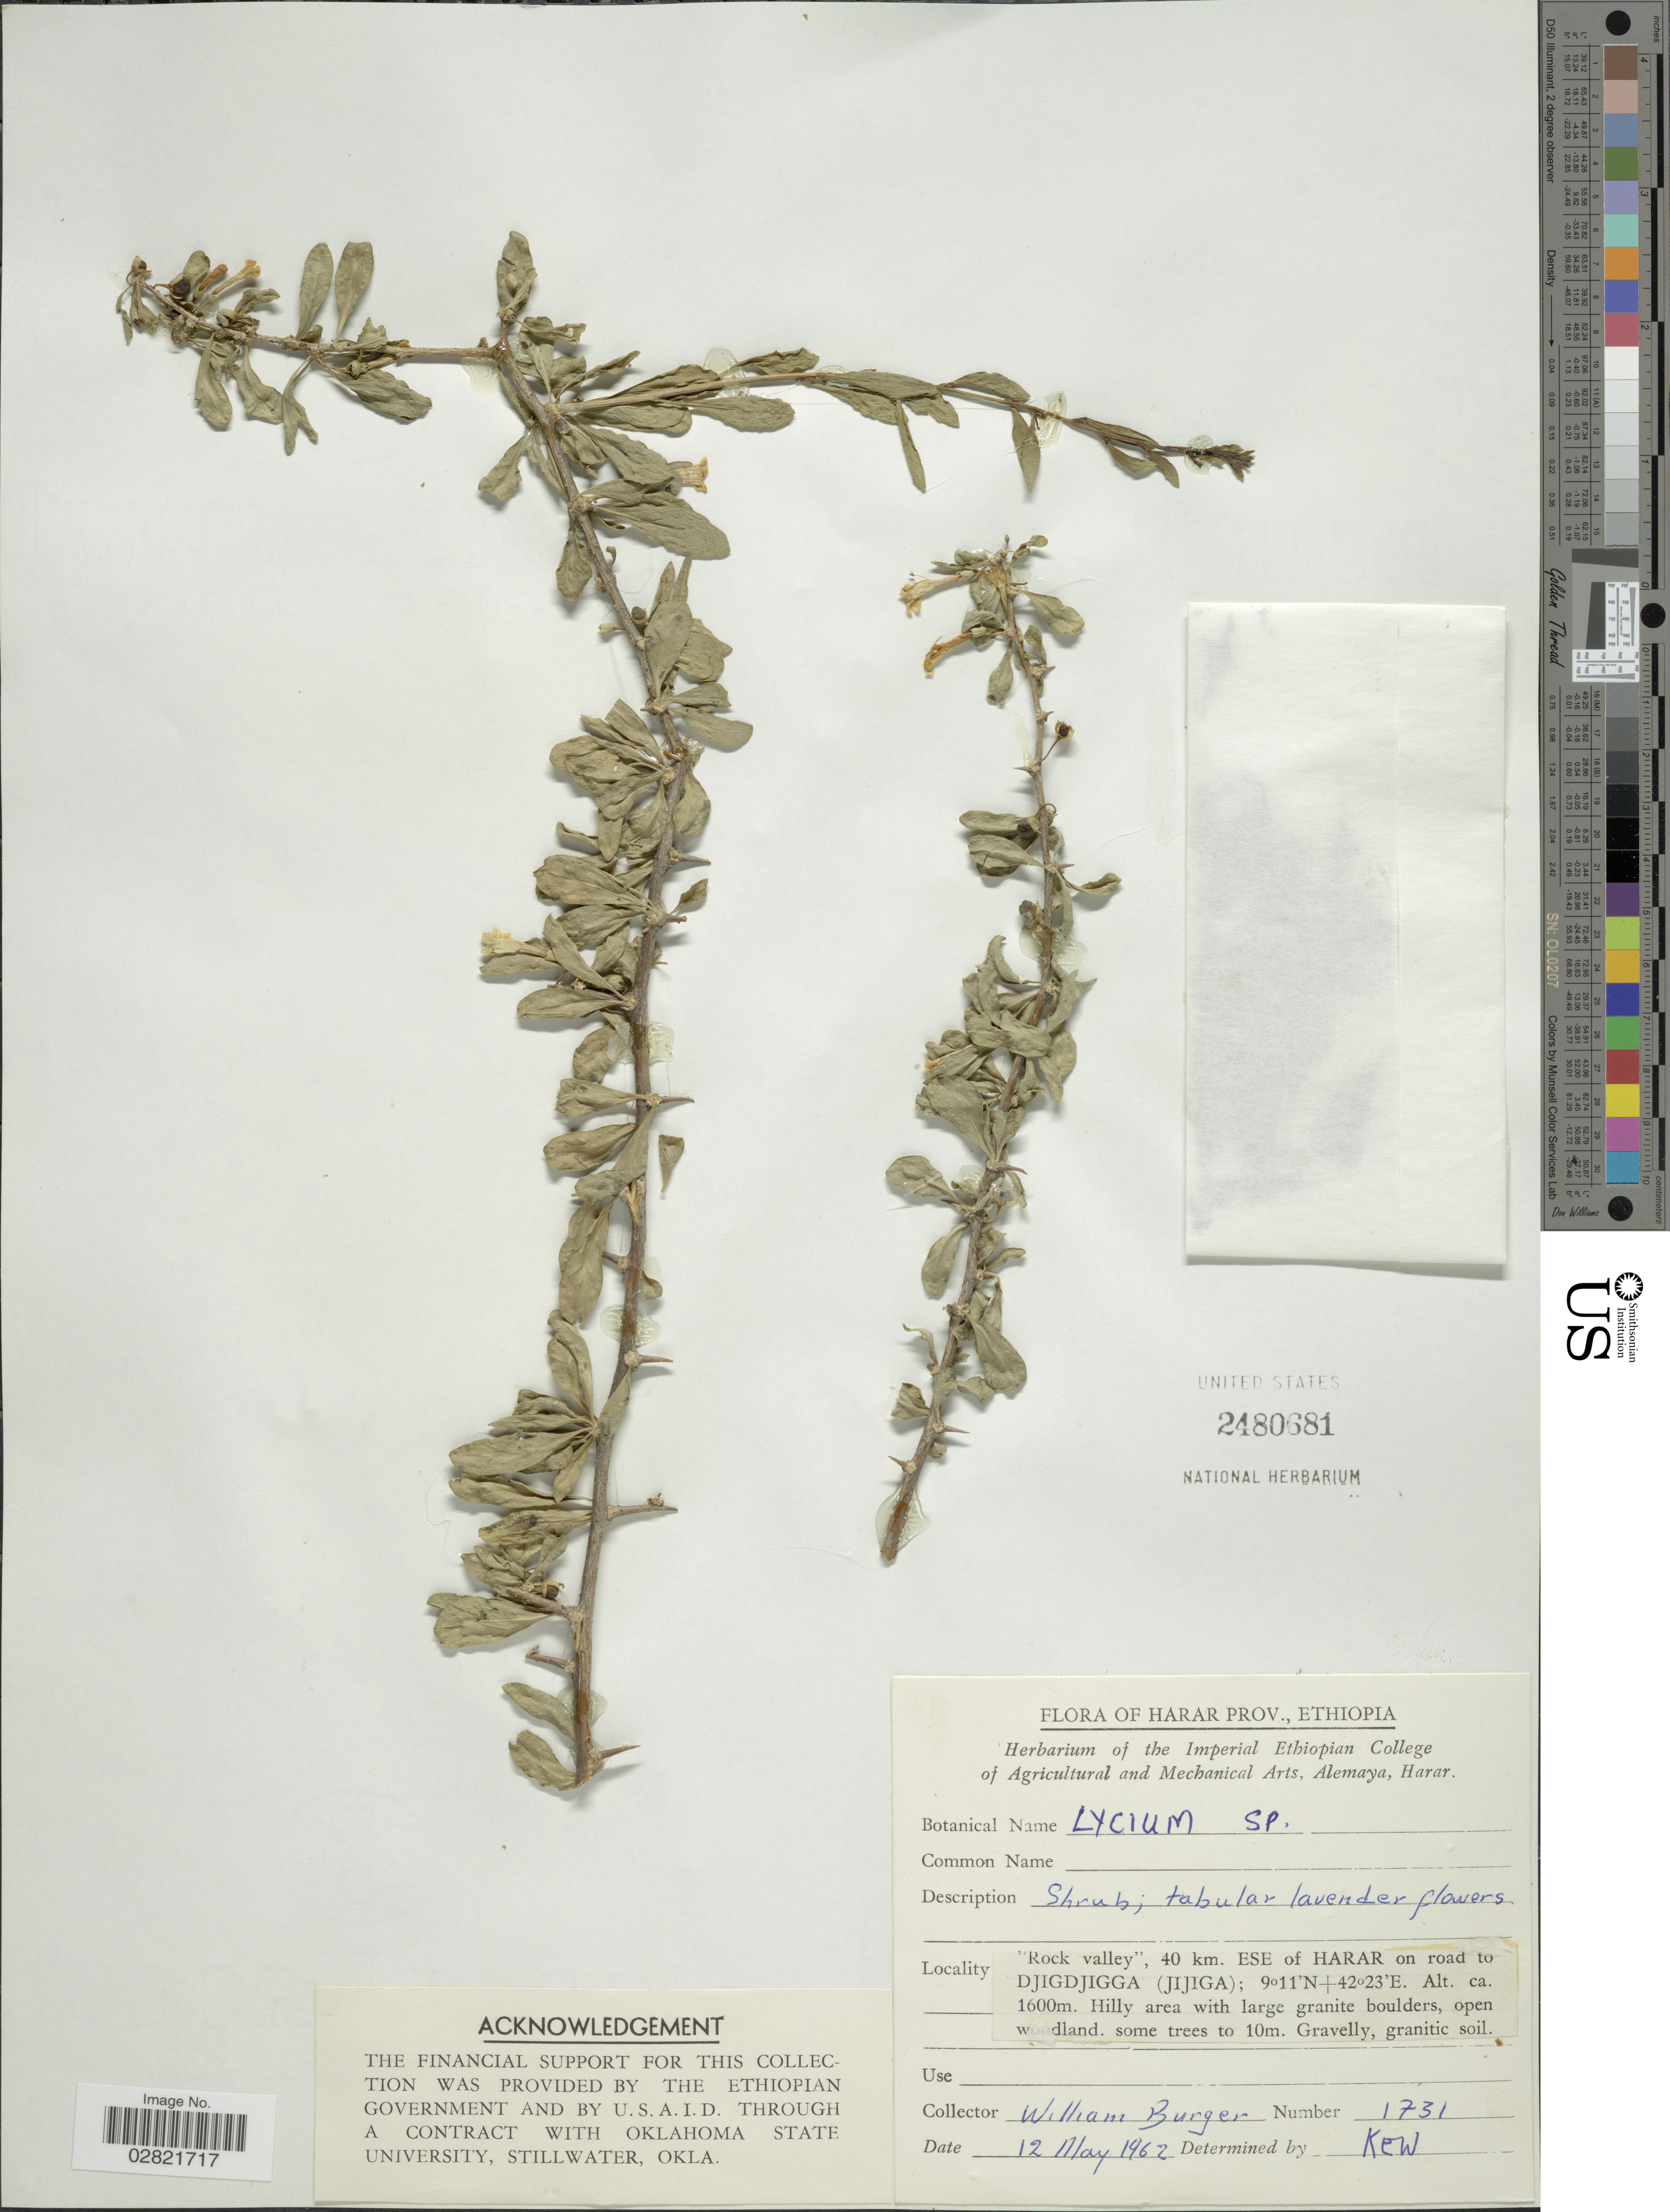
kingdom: Plantae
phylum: Tracheophyta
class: Magnoliopsida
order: Solanales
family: Solanaceae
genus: Lycium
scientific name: Lycium sp.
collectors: W. Burger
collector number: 1731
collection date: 1962-05-12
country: Ethiopia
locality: Harar Prov. "Rock valley", 40 km. ESE of Harar on road to Djigdjigga (Jijiga).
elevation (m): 1600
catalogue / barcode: US 2480681